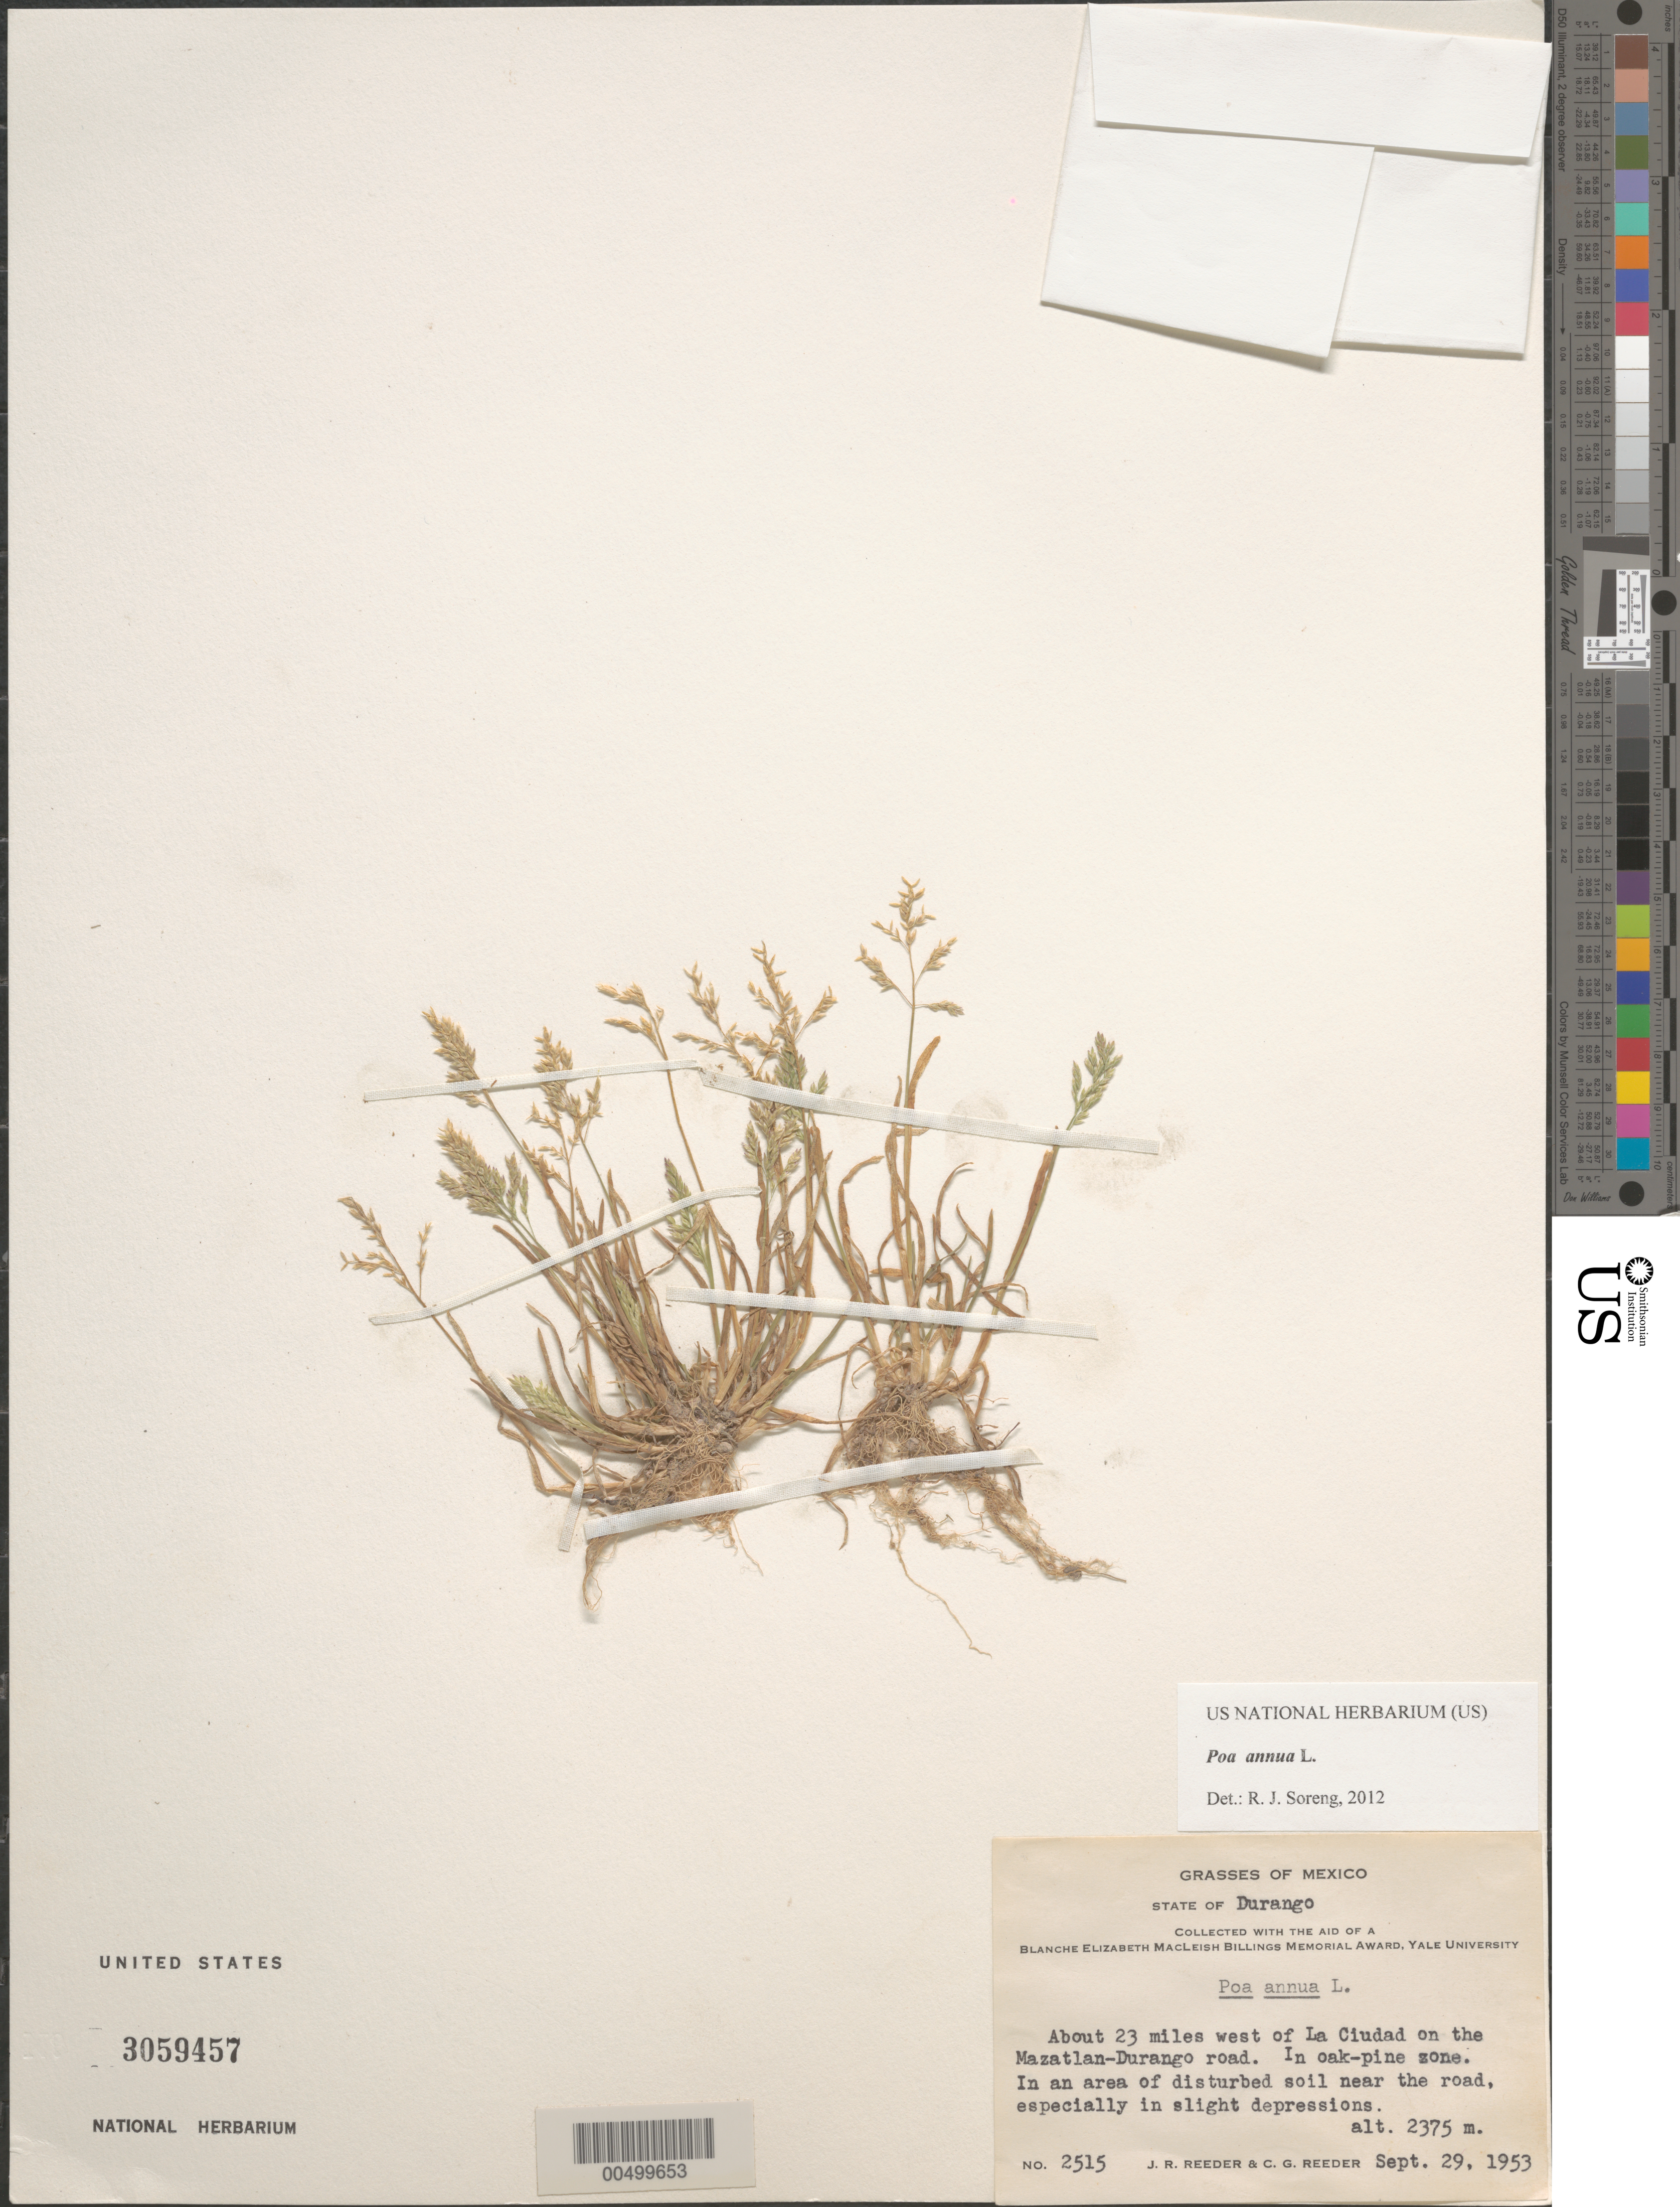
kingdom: Plantae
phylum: Tracheophyta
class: Liliopsida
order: Poales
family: Poaceae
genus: Poa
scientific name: Poa annua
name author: L.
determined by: Soreng, Robert J., Research Associate (BOT), Smithsonian Institution - National Museum of Natural History (UNITED STATES)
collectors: J. R. Reeder & C. G. Reeder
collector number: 2515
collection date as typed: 29 Sep 1953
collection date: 1953-09-29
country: Mexico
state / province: Durango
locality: About 23 mi W of La Ciudad on the Mazatlan - Durango road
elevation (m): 2375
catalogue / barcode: US 3059457